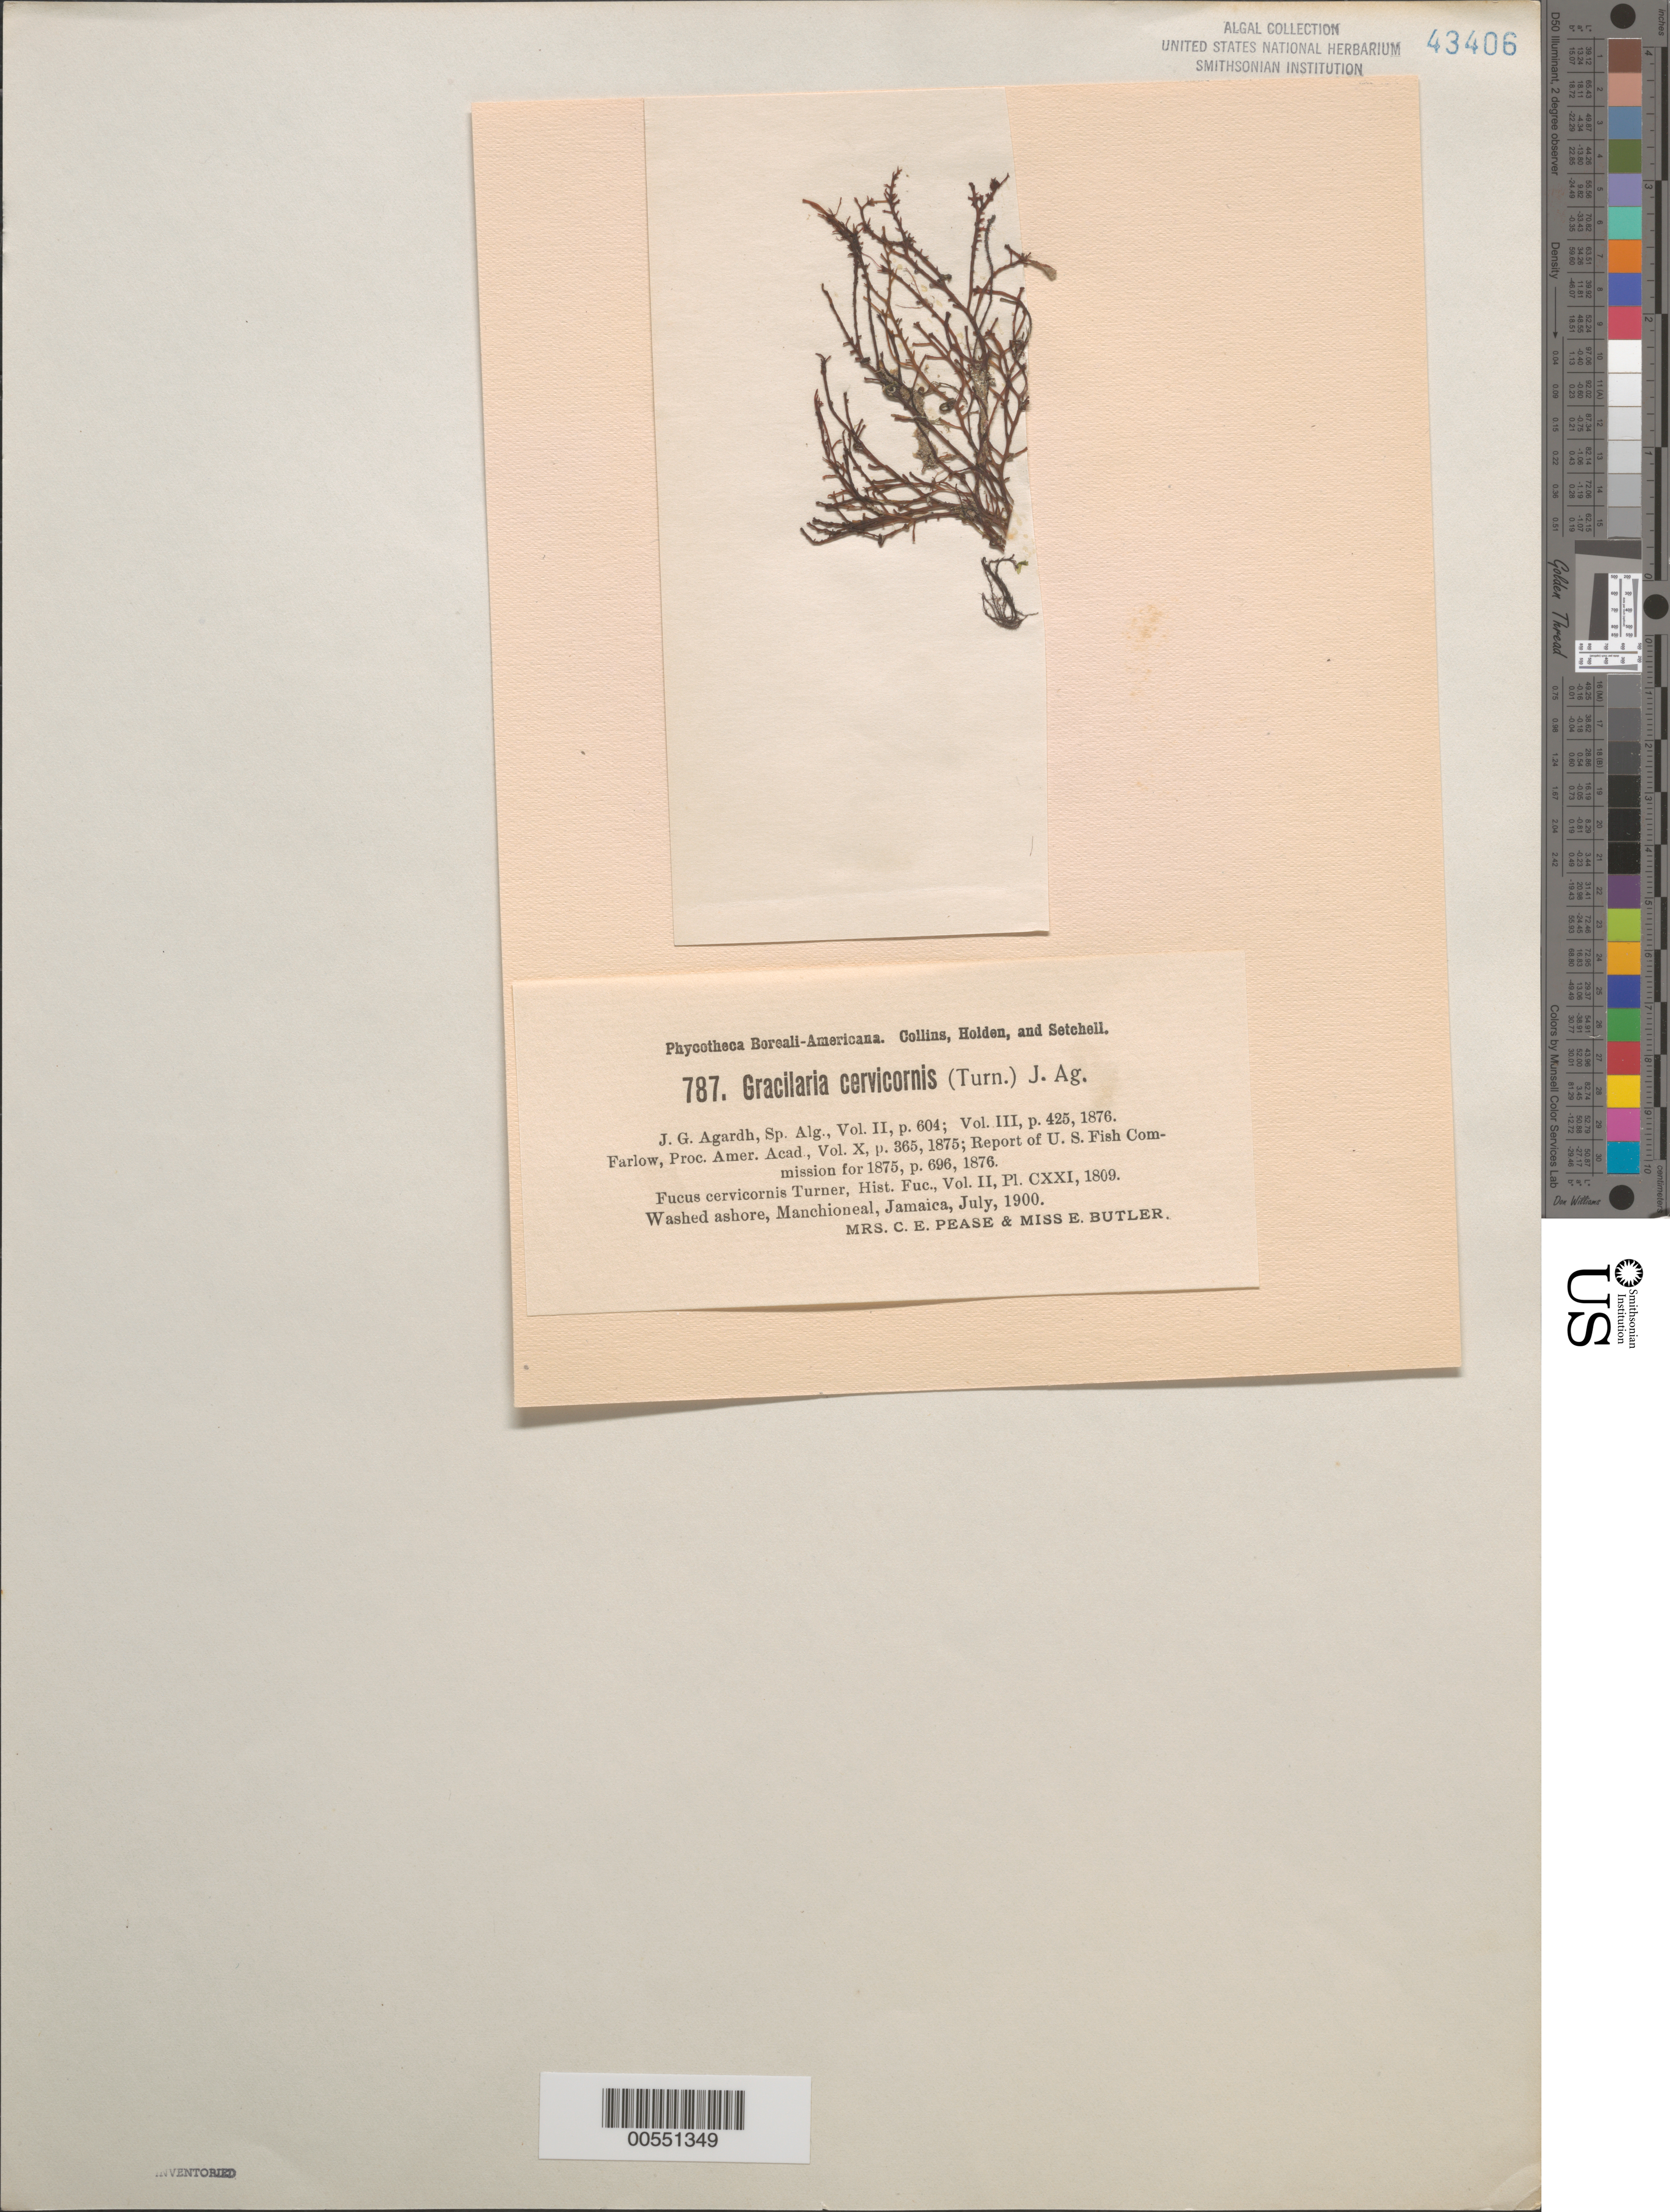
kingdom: Plantae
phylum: Rhodophyta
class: Florideophyceae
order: Gracilariales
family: Gracilariaceae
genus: Gracilaria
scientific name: Gracilaria cervicornis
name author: (Turner) J. Agardh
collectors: C. Pease & E. Butler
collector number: PB-A 787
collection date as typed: Jul 1900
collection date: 1900-07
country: Jamaica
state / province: Portland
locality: Manchioneal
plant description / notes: Collins, Holden & Setchell, Phycotheca Boreali-Americana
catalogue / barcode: US 43406